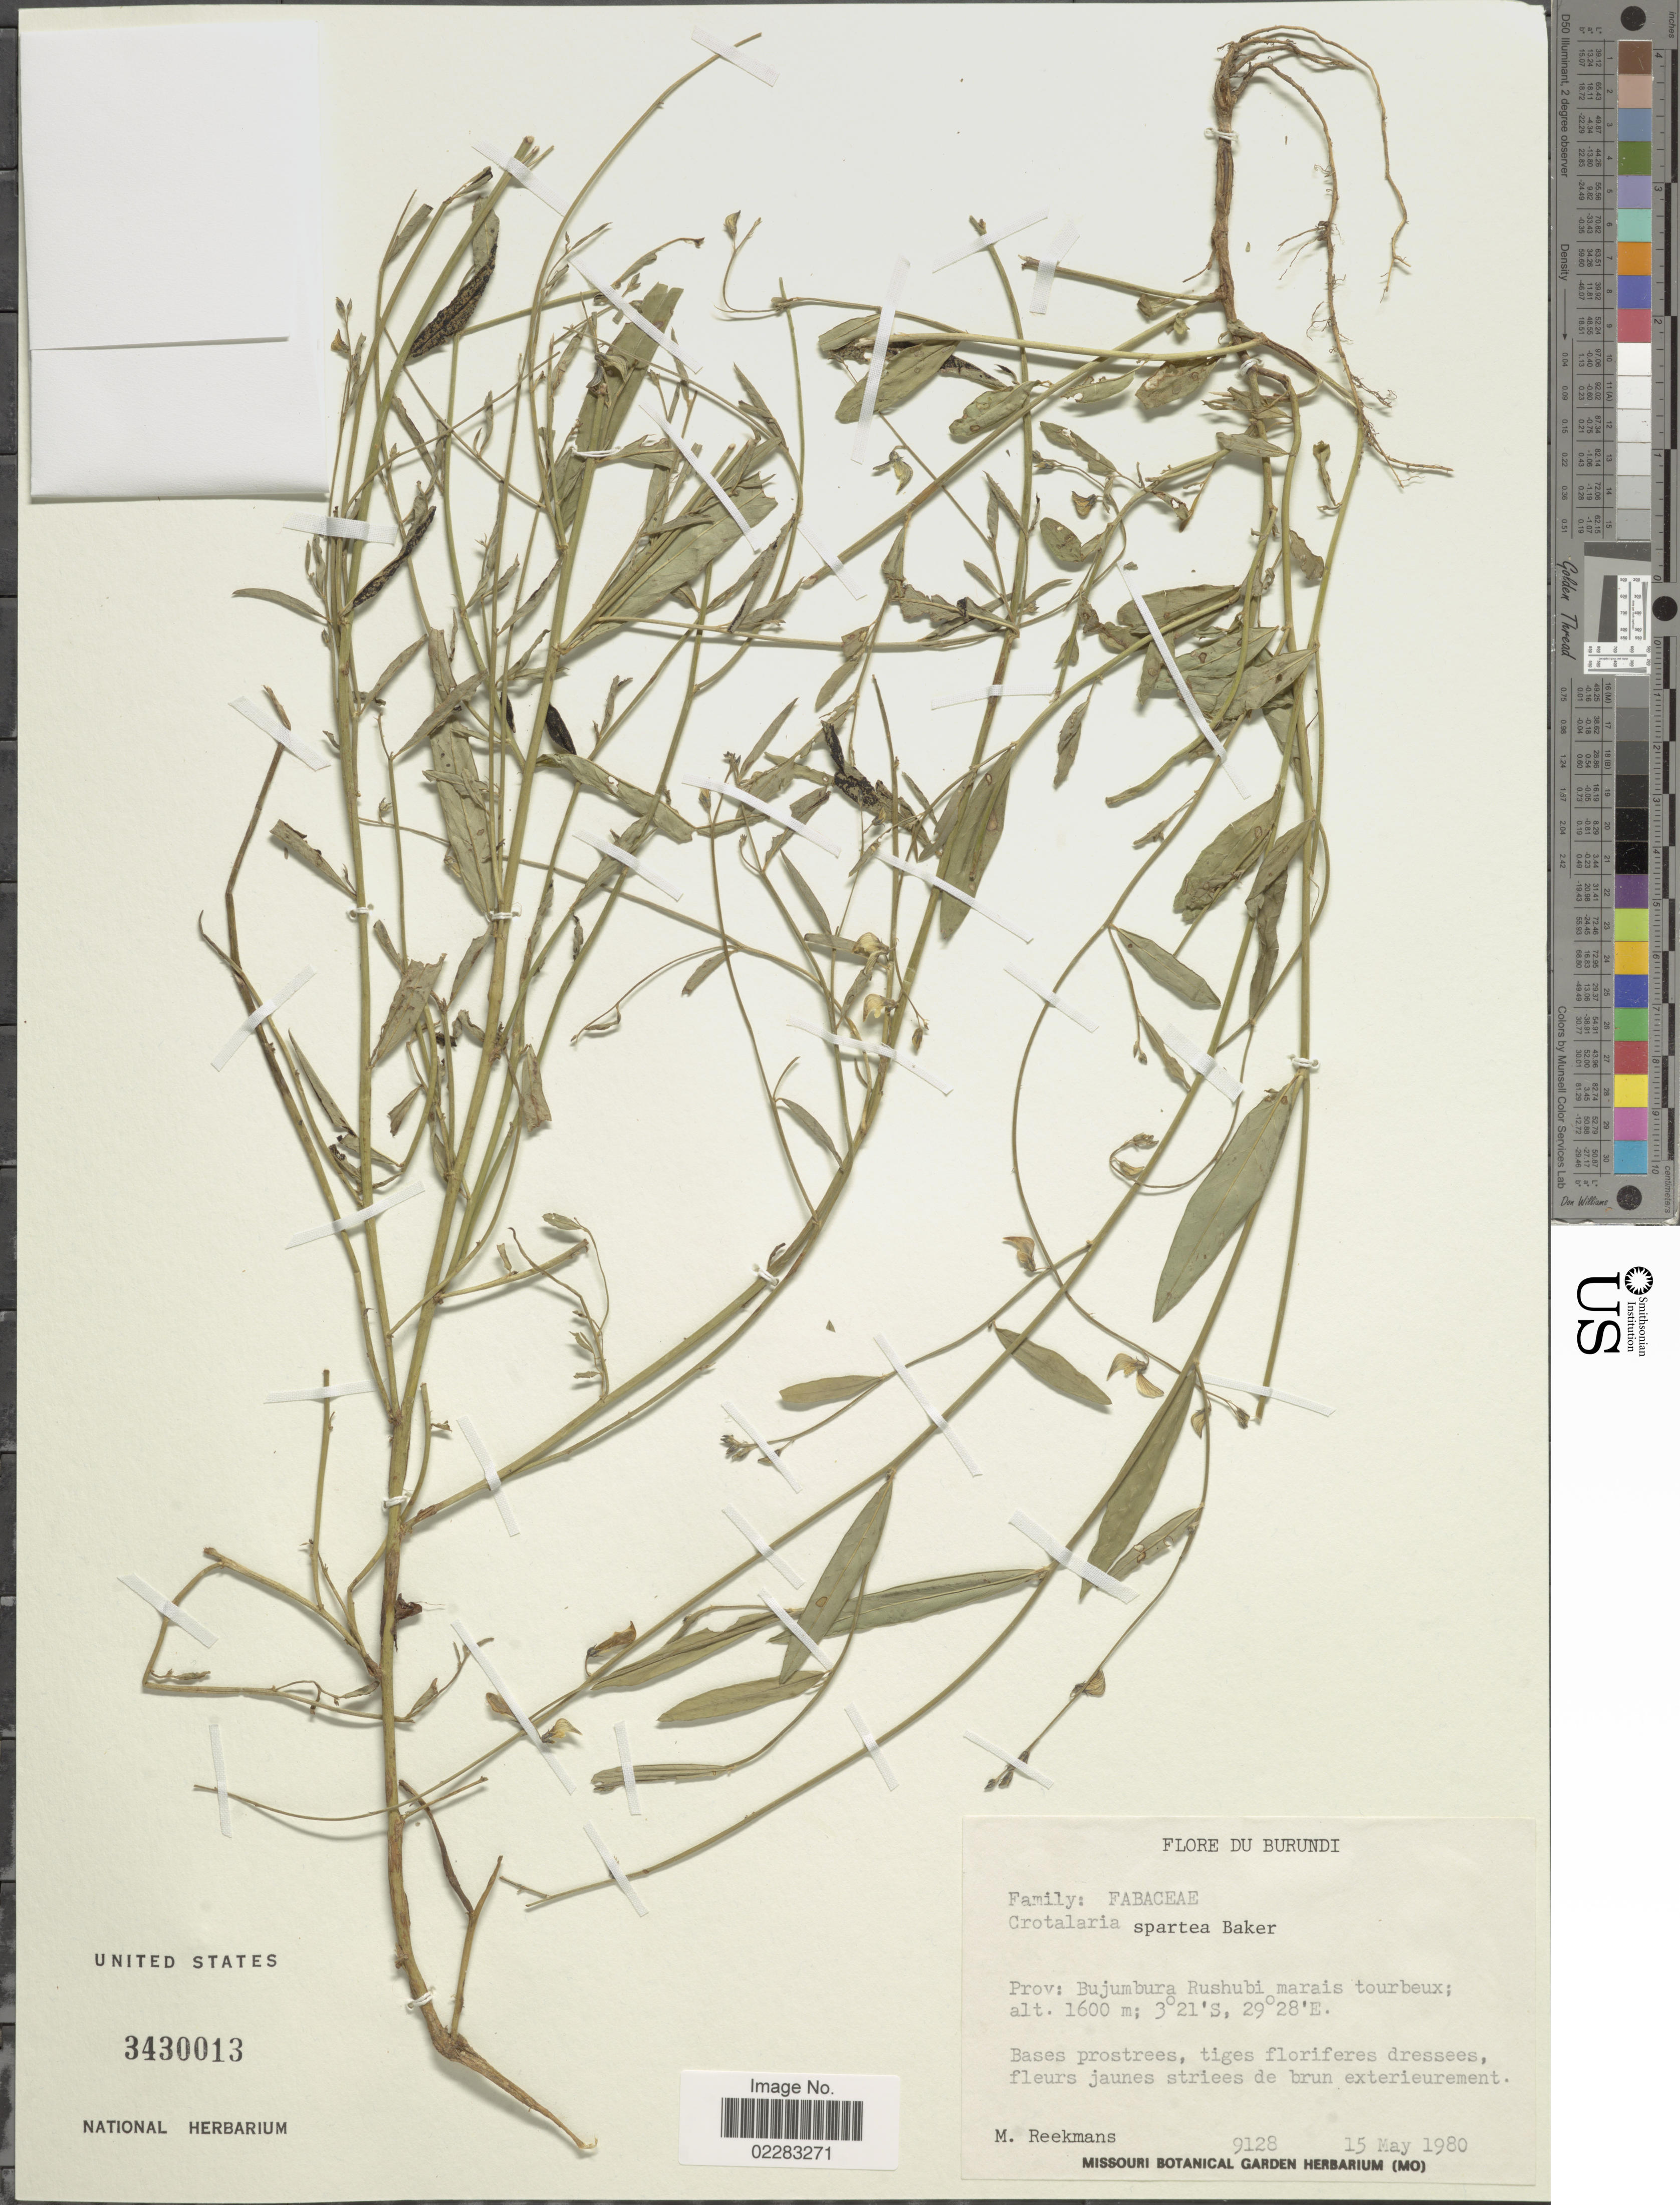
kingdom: Plantae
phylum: Tracheophyta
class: Magnoliopsida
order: Fabales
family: Fabaceae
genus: Crotalaria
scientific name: Crotalaria spartea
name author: Baker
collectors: M. Reekmans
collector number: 9128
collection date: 1980-05-15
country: Burundi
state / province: Bujumura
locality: Province of Bujumbura, Rushubi marais tourbeux.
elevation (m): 1600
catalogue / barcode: US 3430013